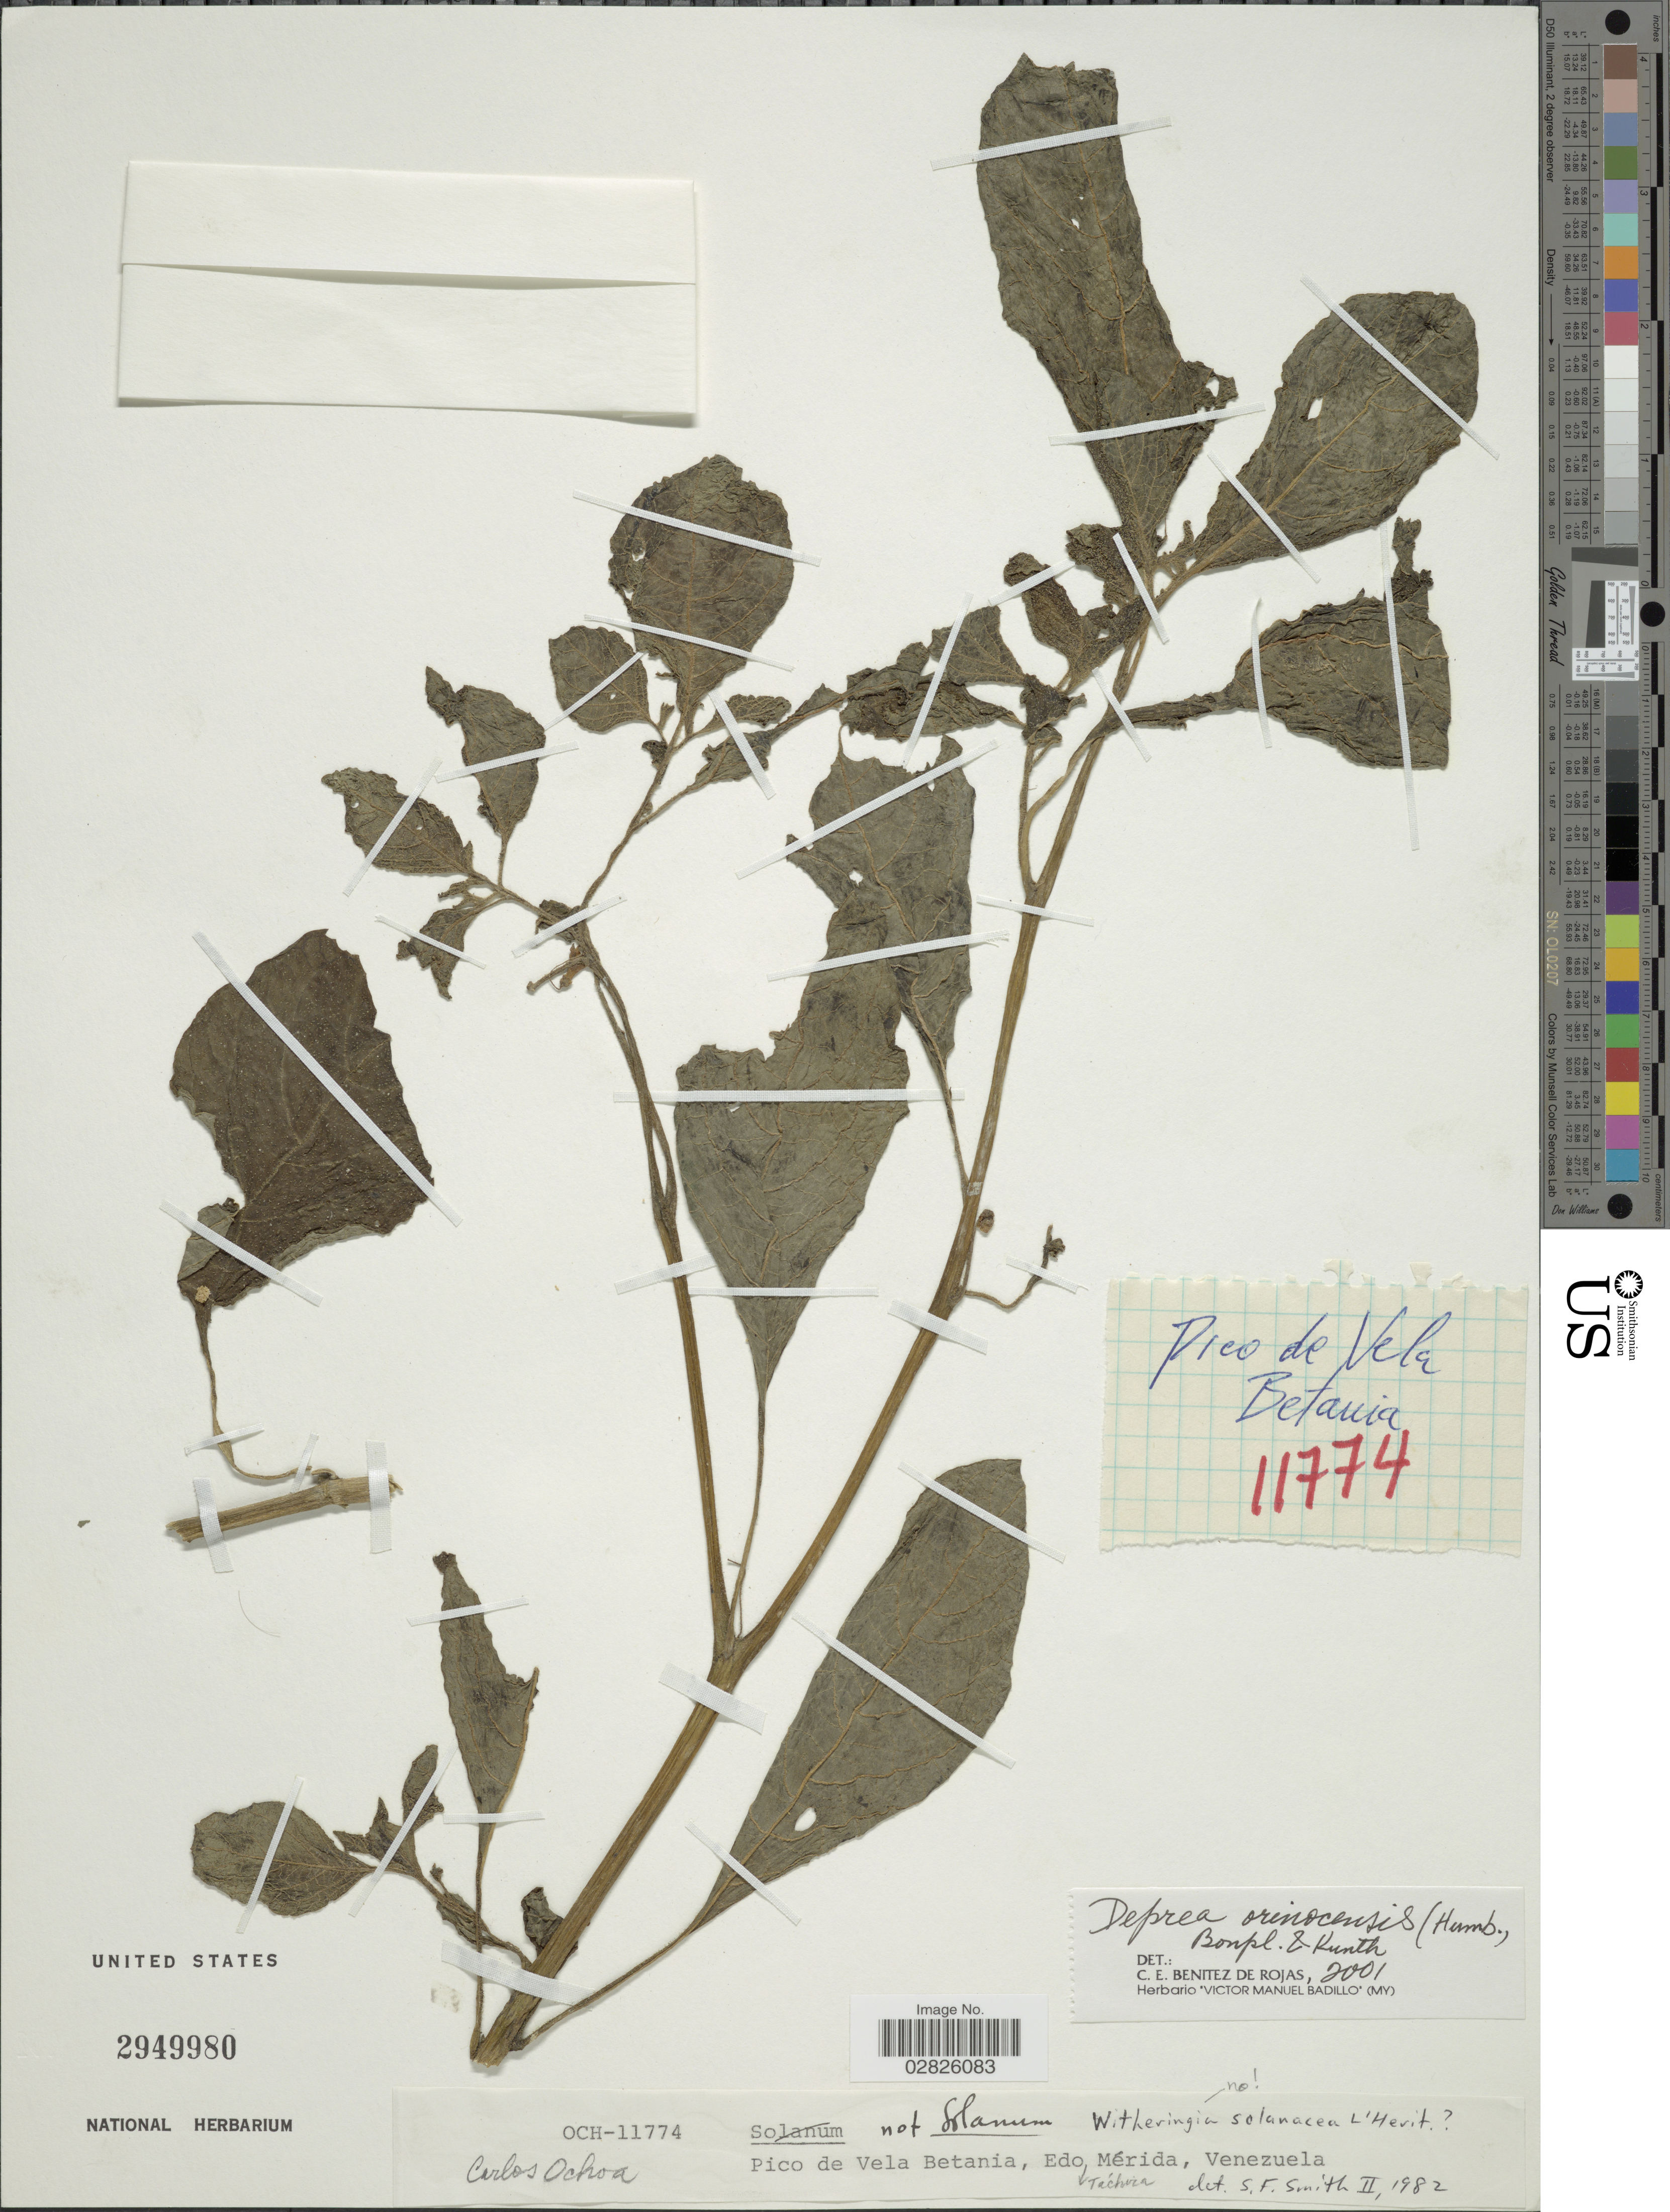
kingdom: Plantae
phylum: Tracheophyta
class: Magnoliopsida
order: Solanales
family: Solanaceae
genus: Deprea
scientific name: Deprea orinocensis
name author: (Kunth) Raf.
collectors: C. Ochoa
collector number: OCH-11774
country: Venezuela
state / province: Mérida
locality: Pico de Vela Betania, Edo Mérida.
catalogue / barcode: US 2949980